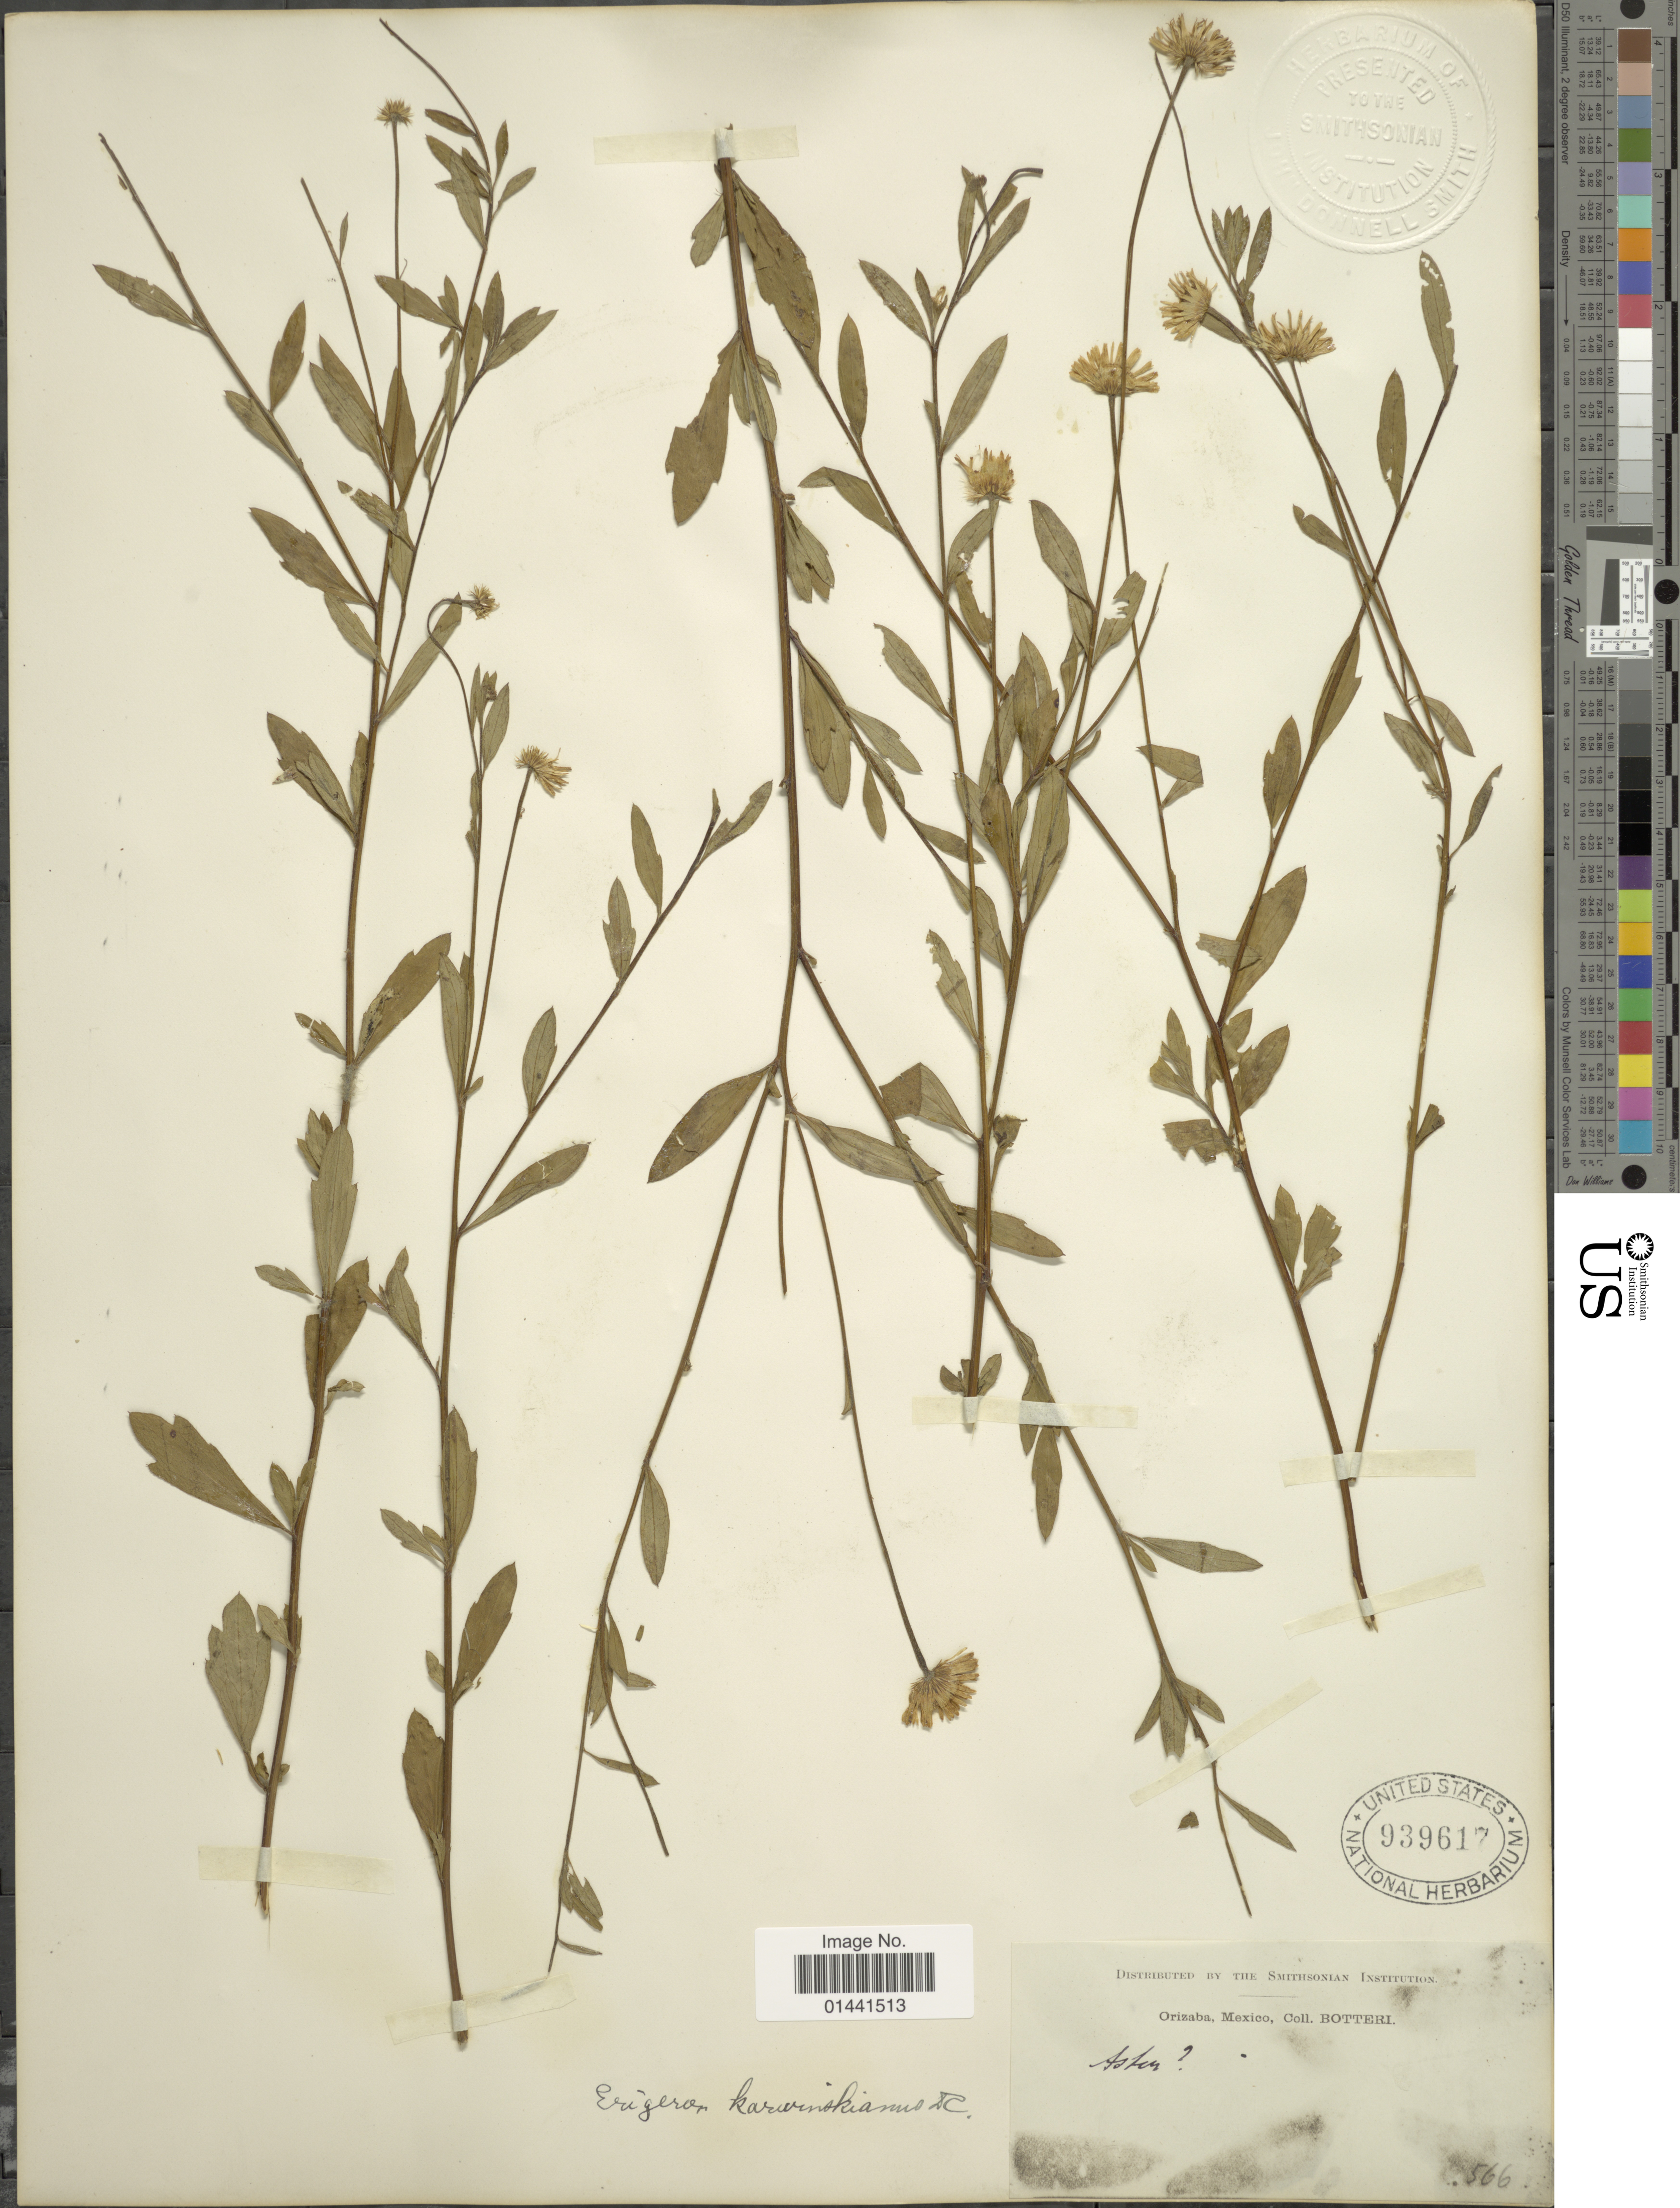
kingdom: Plantae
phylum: Tracheophyta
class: Magnoliopsida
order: Asterales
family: Asteraceae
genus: Erigeron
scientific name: Erigeron karvinskianus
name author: DC.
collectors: -. Botteri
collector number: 566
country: Mexico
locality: Orizaba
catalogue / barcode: US 939617